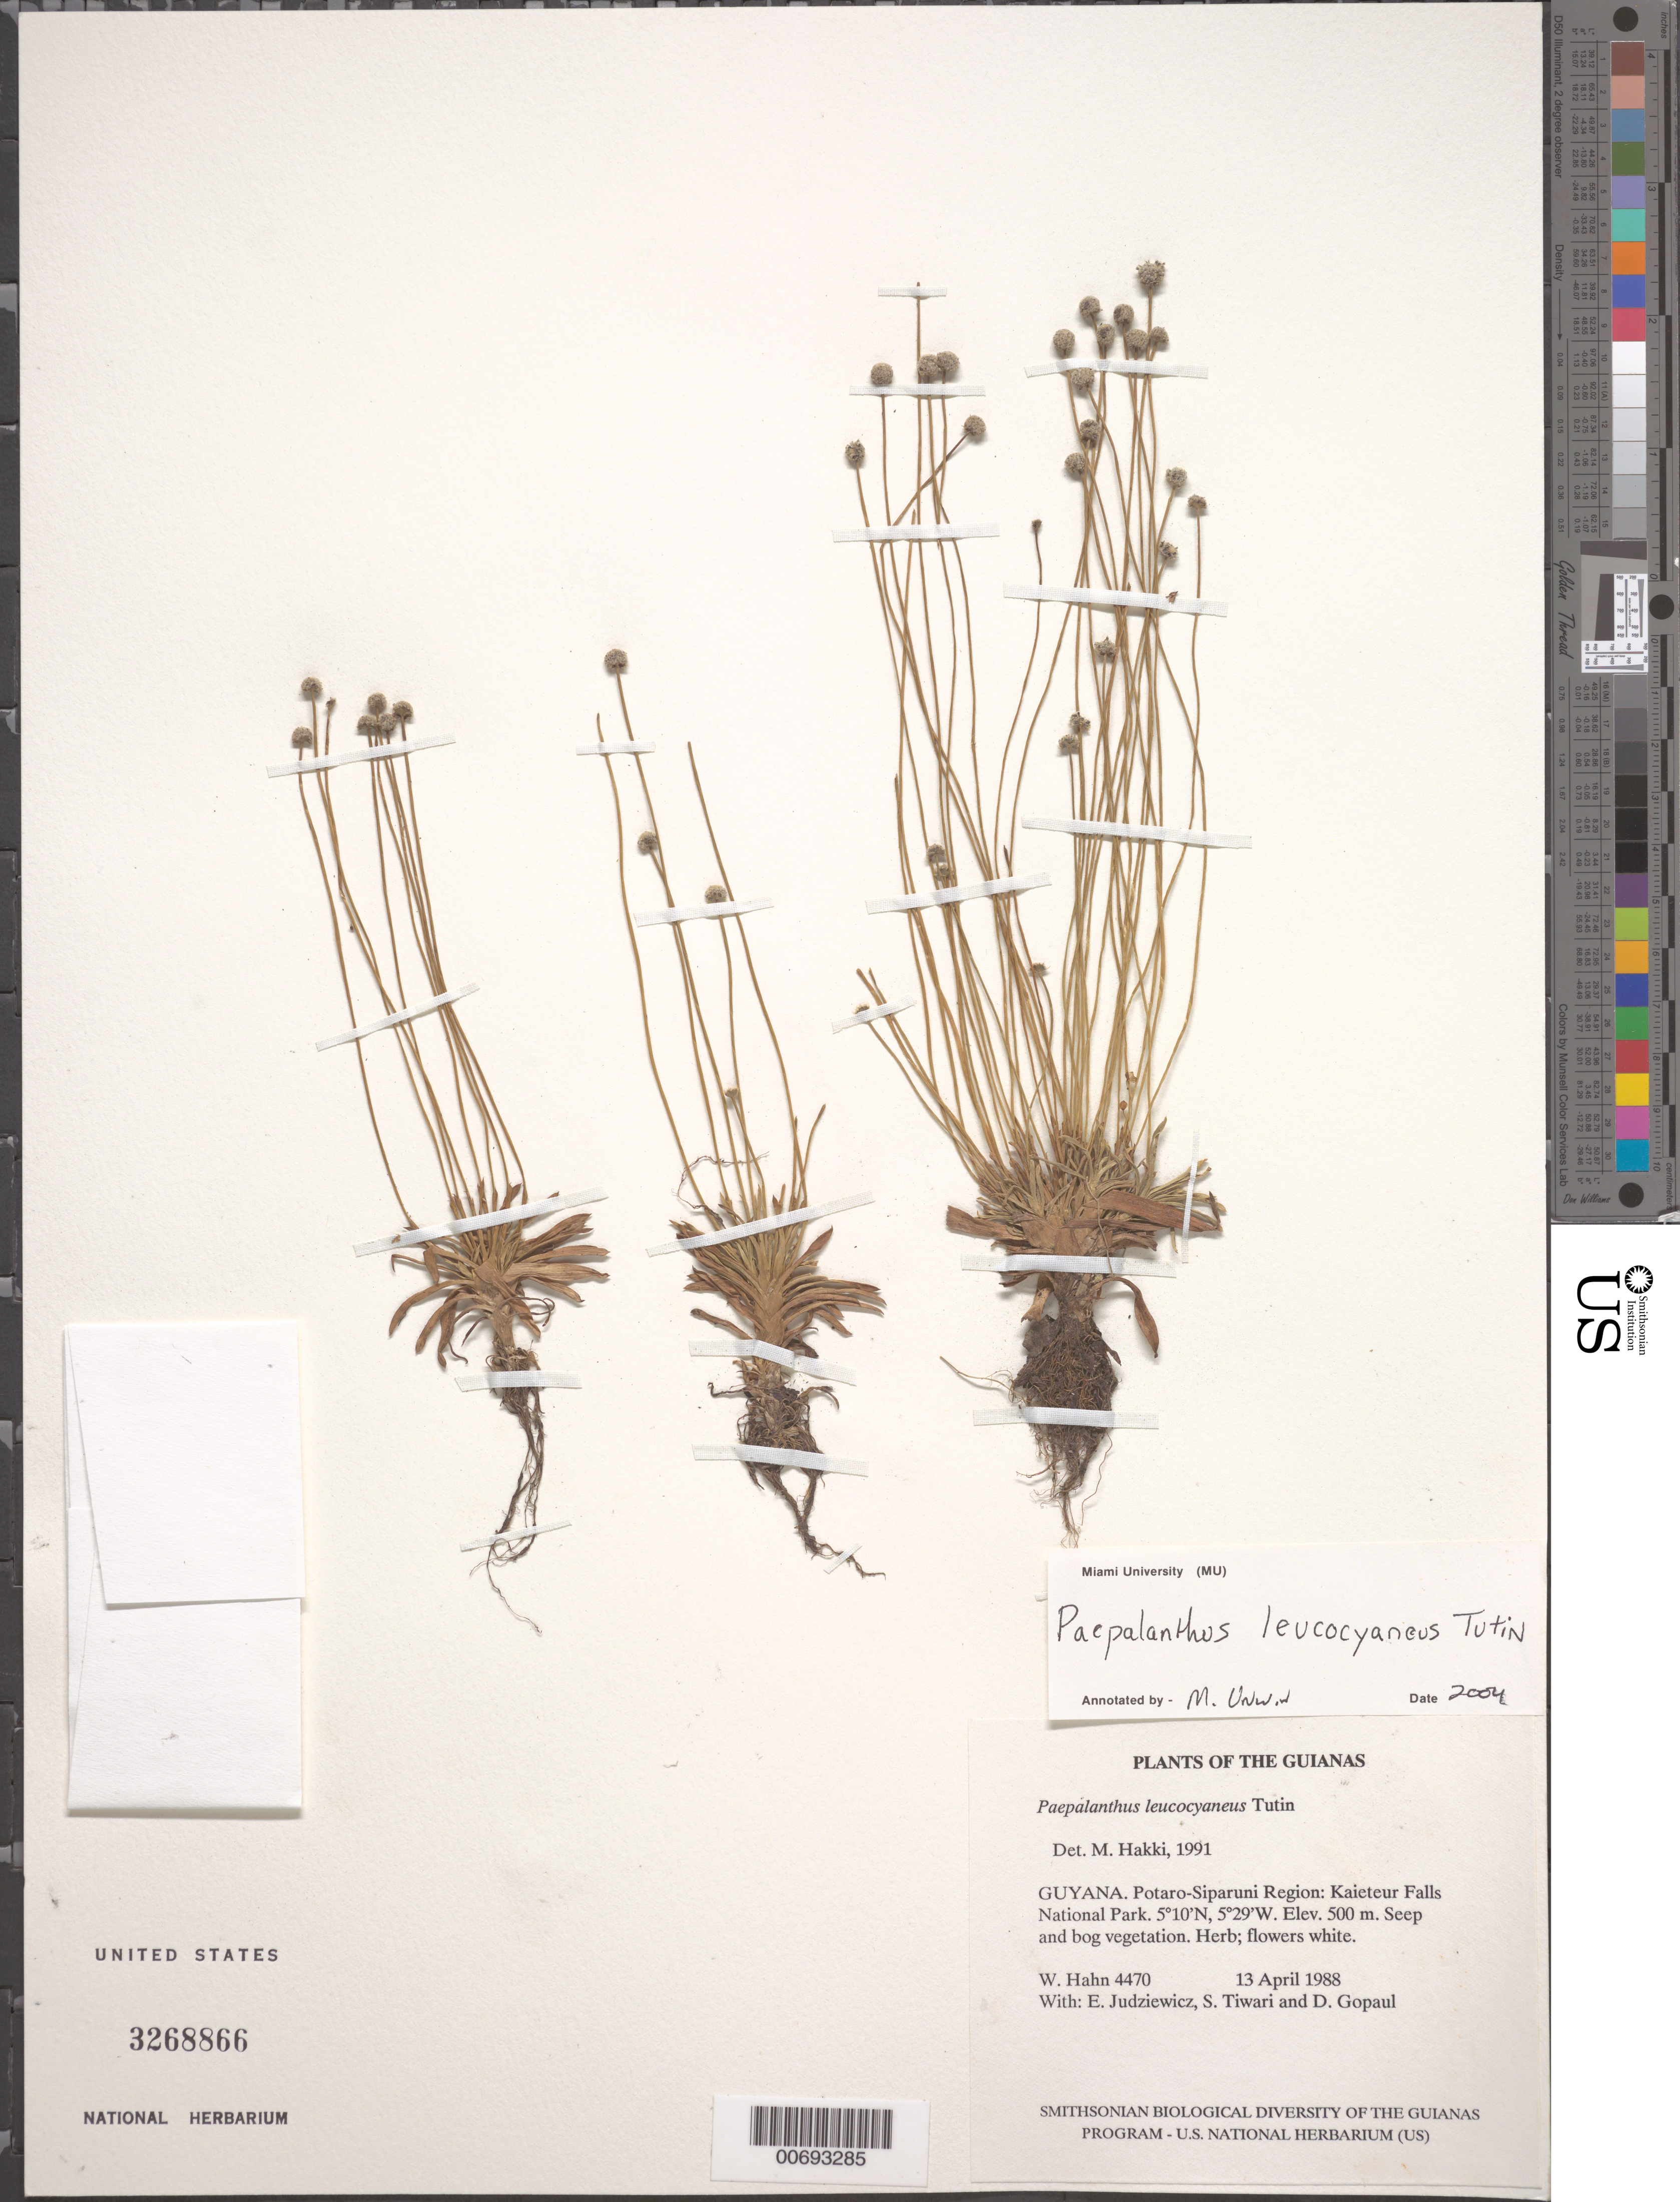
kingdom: Plantae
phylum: Tracheophyta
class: Liliopsida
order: Poales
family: Eriocaulaceae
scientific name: Giuliettia oyapockensis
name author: (Herzog) Andrino & Sano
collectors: W. Hahn, E. J. Judziewicz, S. Tiwari & D. Gopaul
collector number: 4470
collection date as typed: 13 April 1988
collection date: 1988-04-13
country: Guyana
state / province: Potaro-Siparuni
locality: Kaieteur Falls National Park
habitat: Seep and bog vegetation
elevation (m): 500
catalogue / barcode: US 3268866